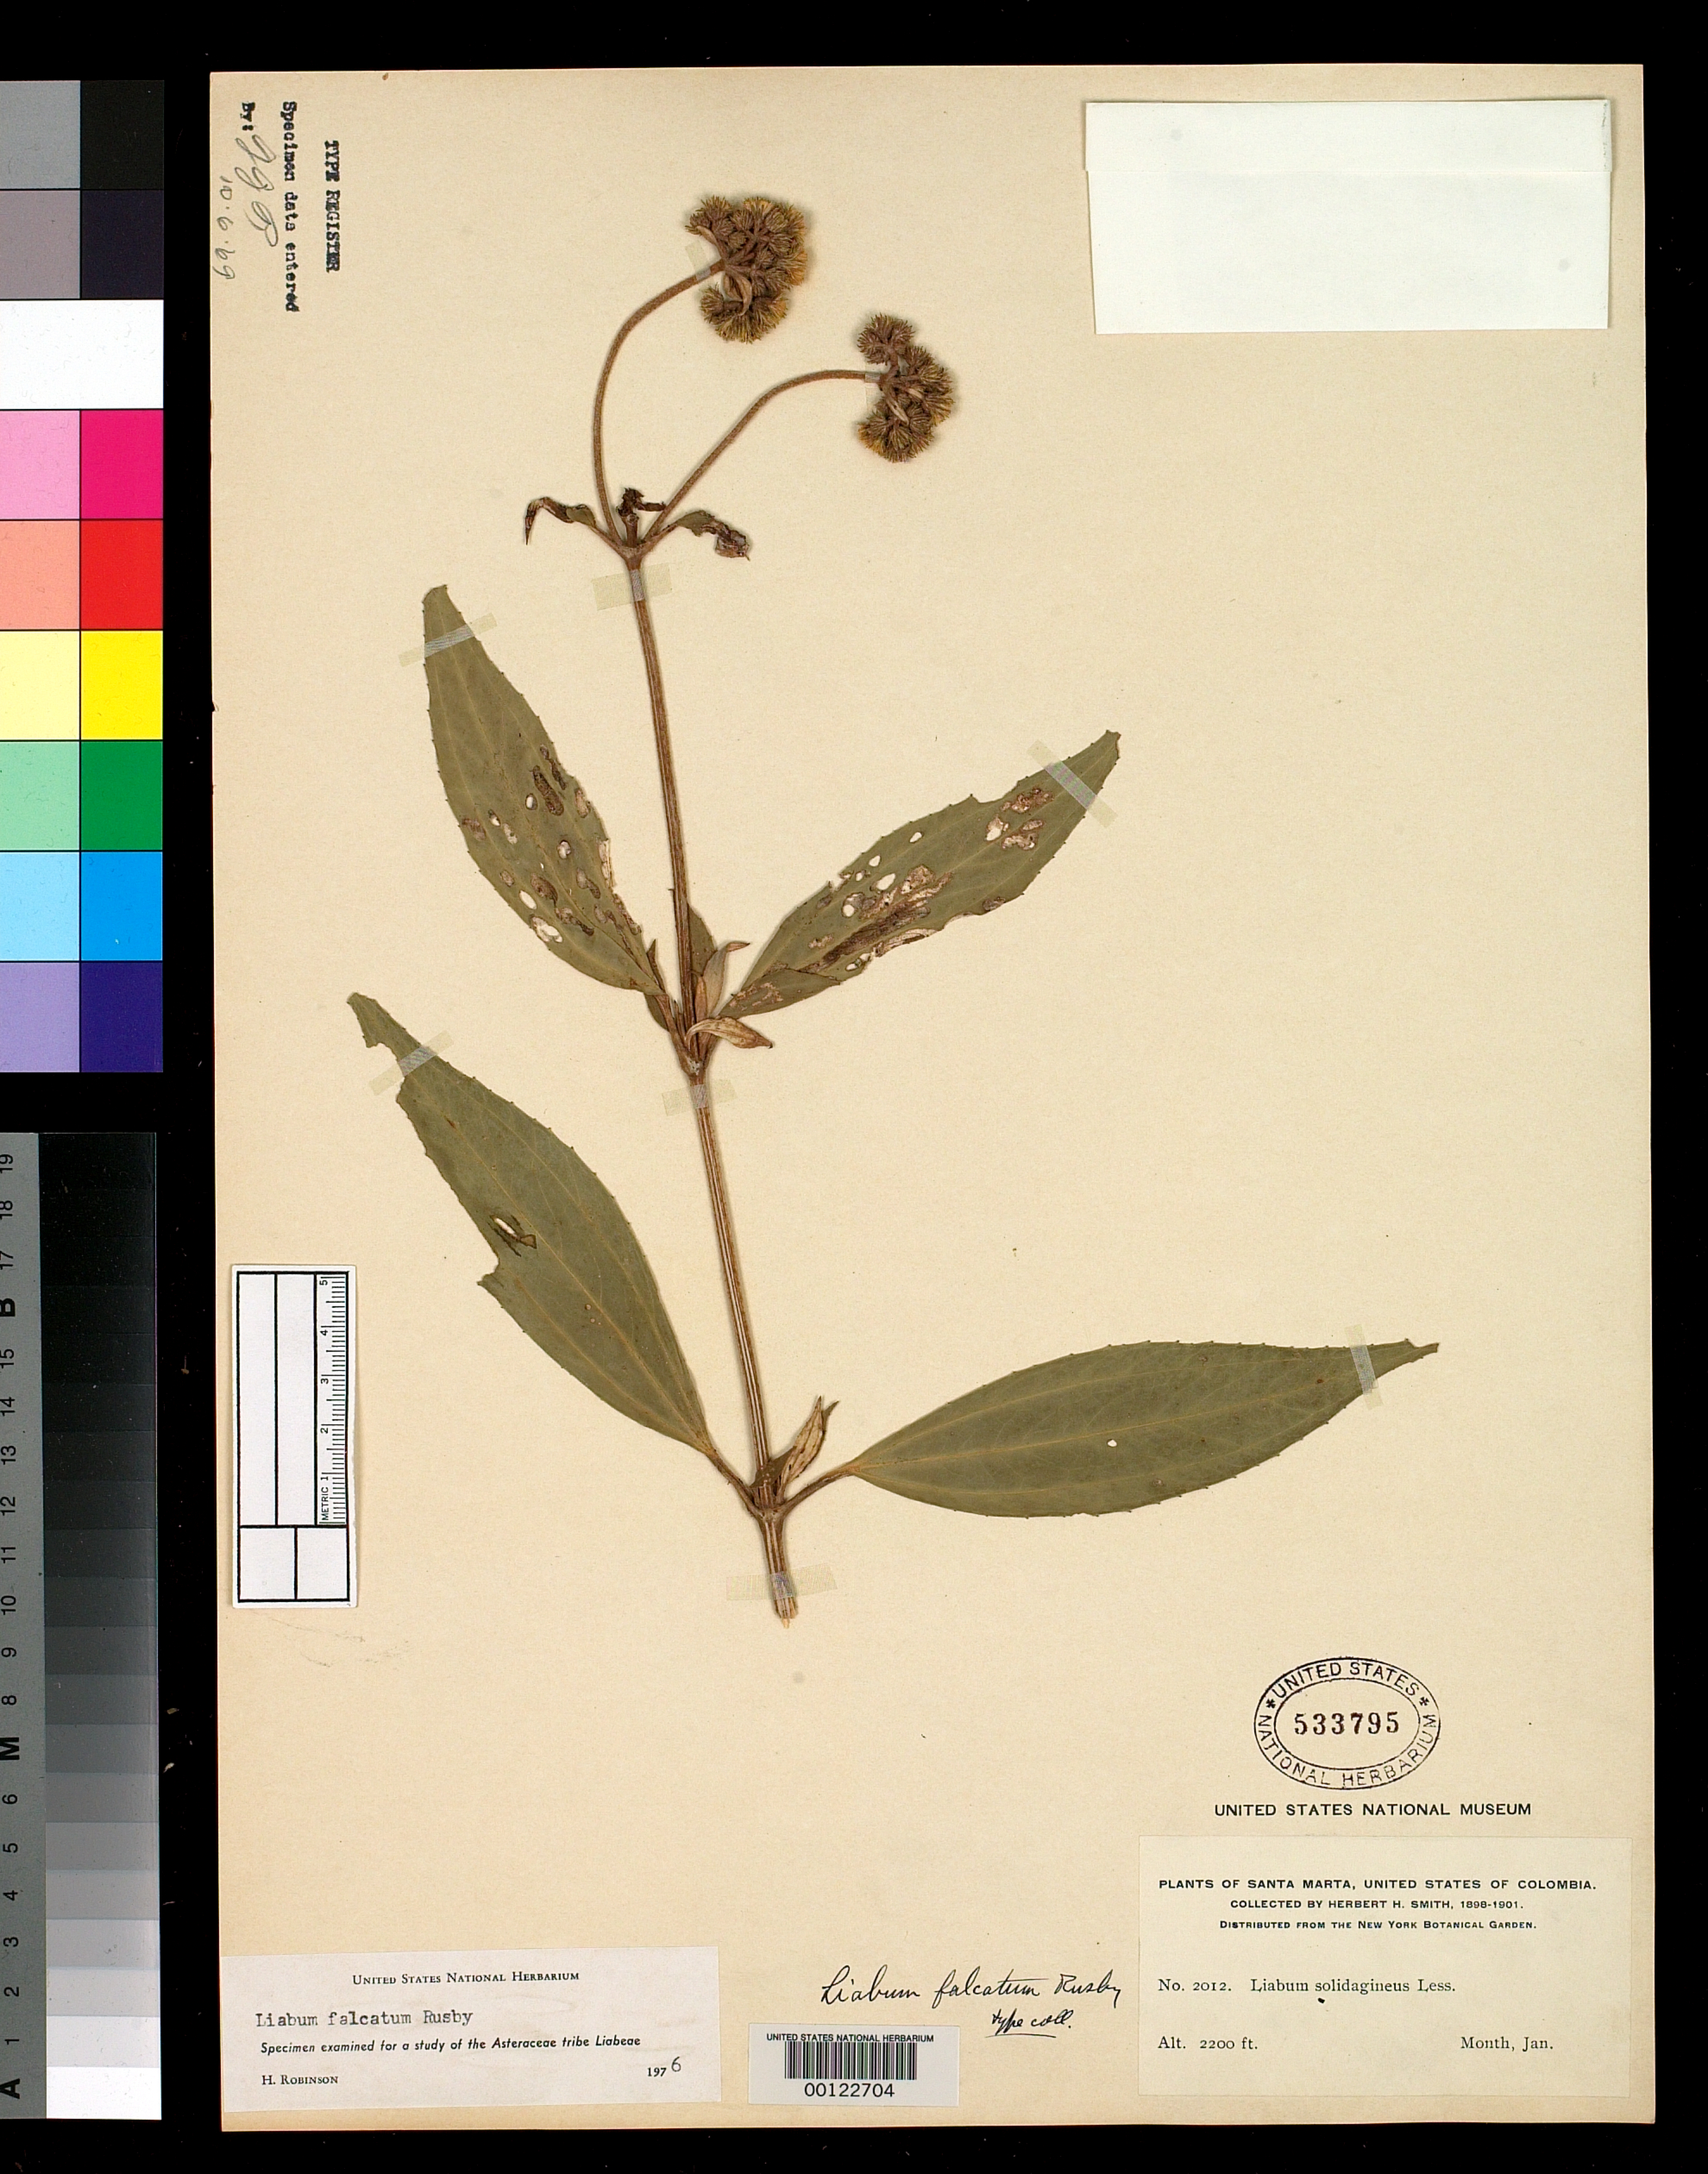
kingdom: Plantae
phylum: Tracheophyta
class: Magnoliopsida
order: Asterales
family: Asteraceae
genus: Liabum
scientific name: Liabum falcatum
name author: Rusby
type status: Isotype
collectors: Herbert H. Smith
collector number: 2012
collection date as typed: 1898-1901, January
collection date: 1898/1901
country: Colombia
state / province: Magdalena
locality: Santa Marta.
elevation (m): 671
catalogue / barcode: US 533795